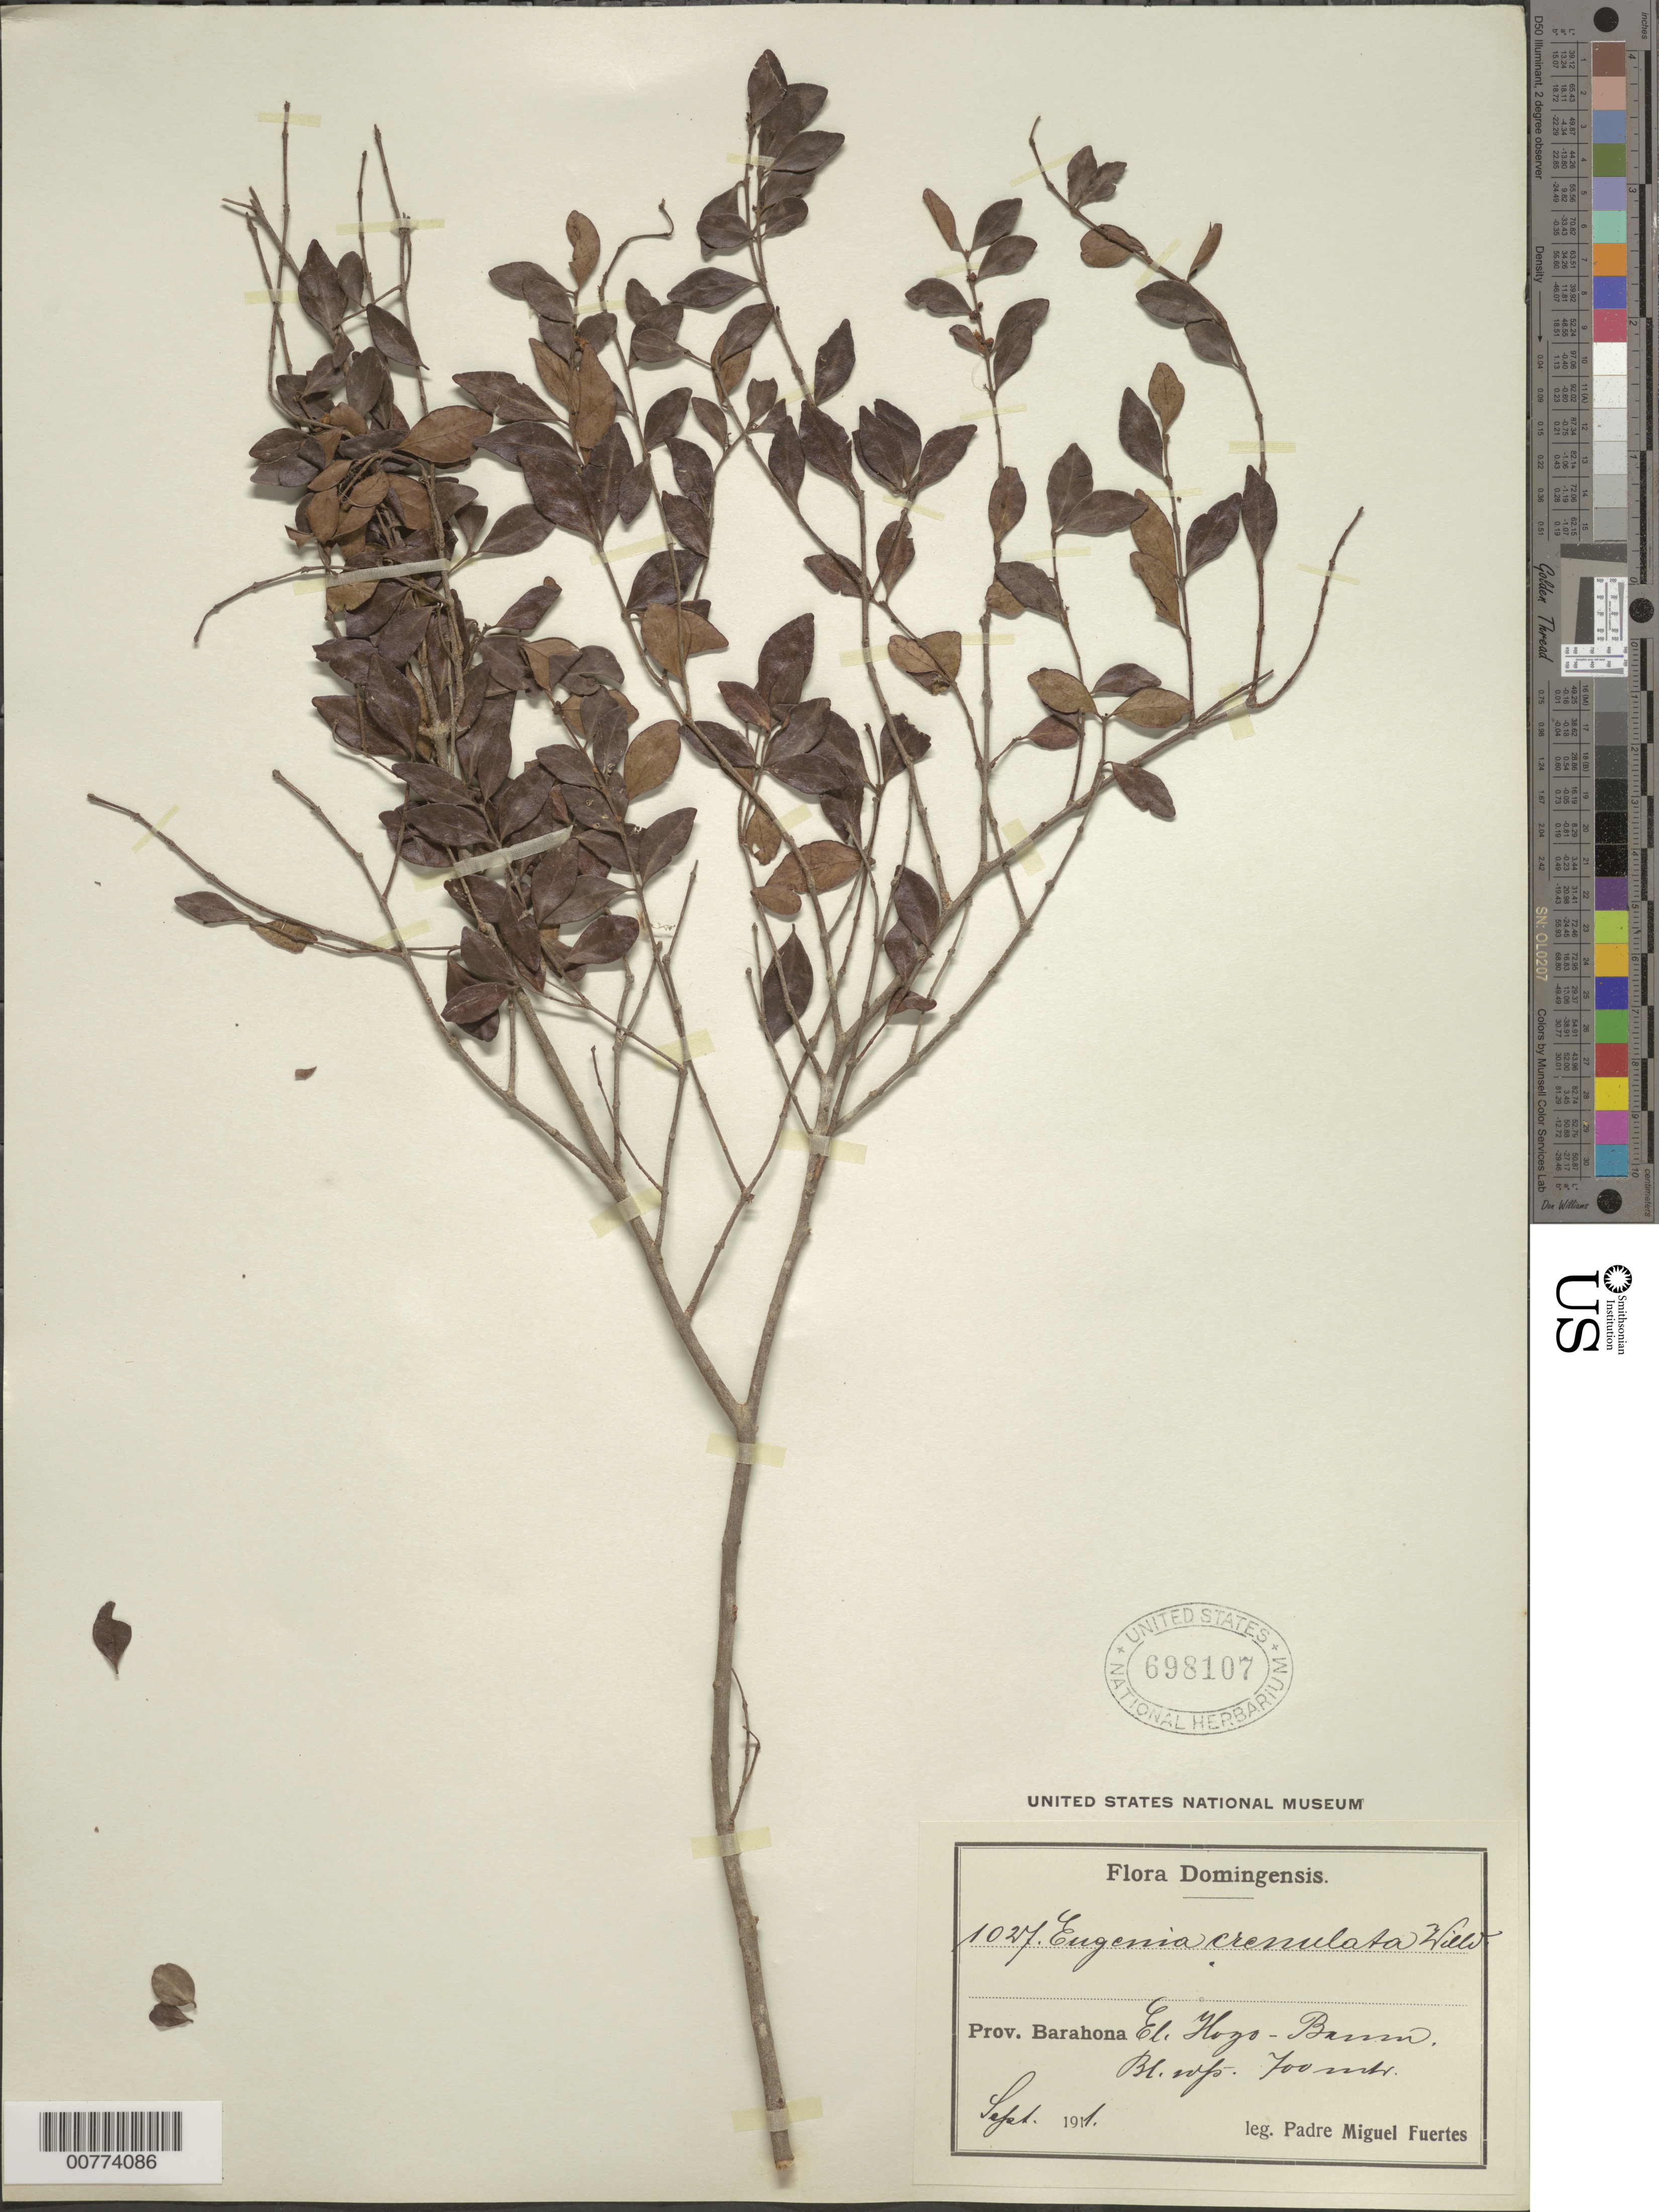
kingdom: Plantae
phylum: Tracheophyta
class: Magnoliopsida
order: Myrtales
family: Myrtaceae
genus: Eugenia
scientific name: Eugenia crenulata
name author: (Sw.) Willd.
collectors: M. D. Fuertes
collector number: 1027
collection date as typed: Sep 1911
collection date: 1911-09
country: Dominican Republic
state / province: Barahona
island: Hispaniola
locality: El Hoyo.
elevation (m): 700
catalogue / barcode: US 698107